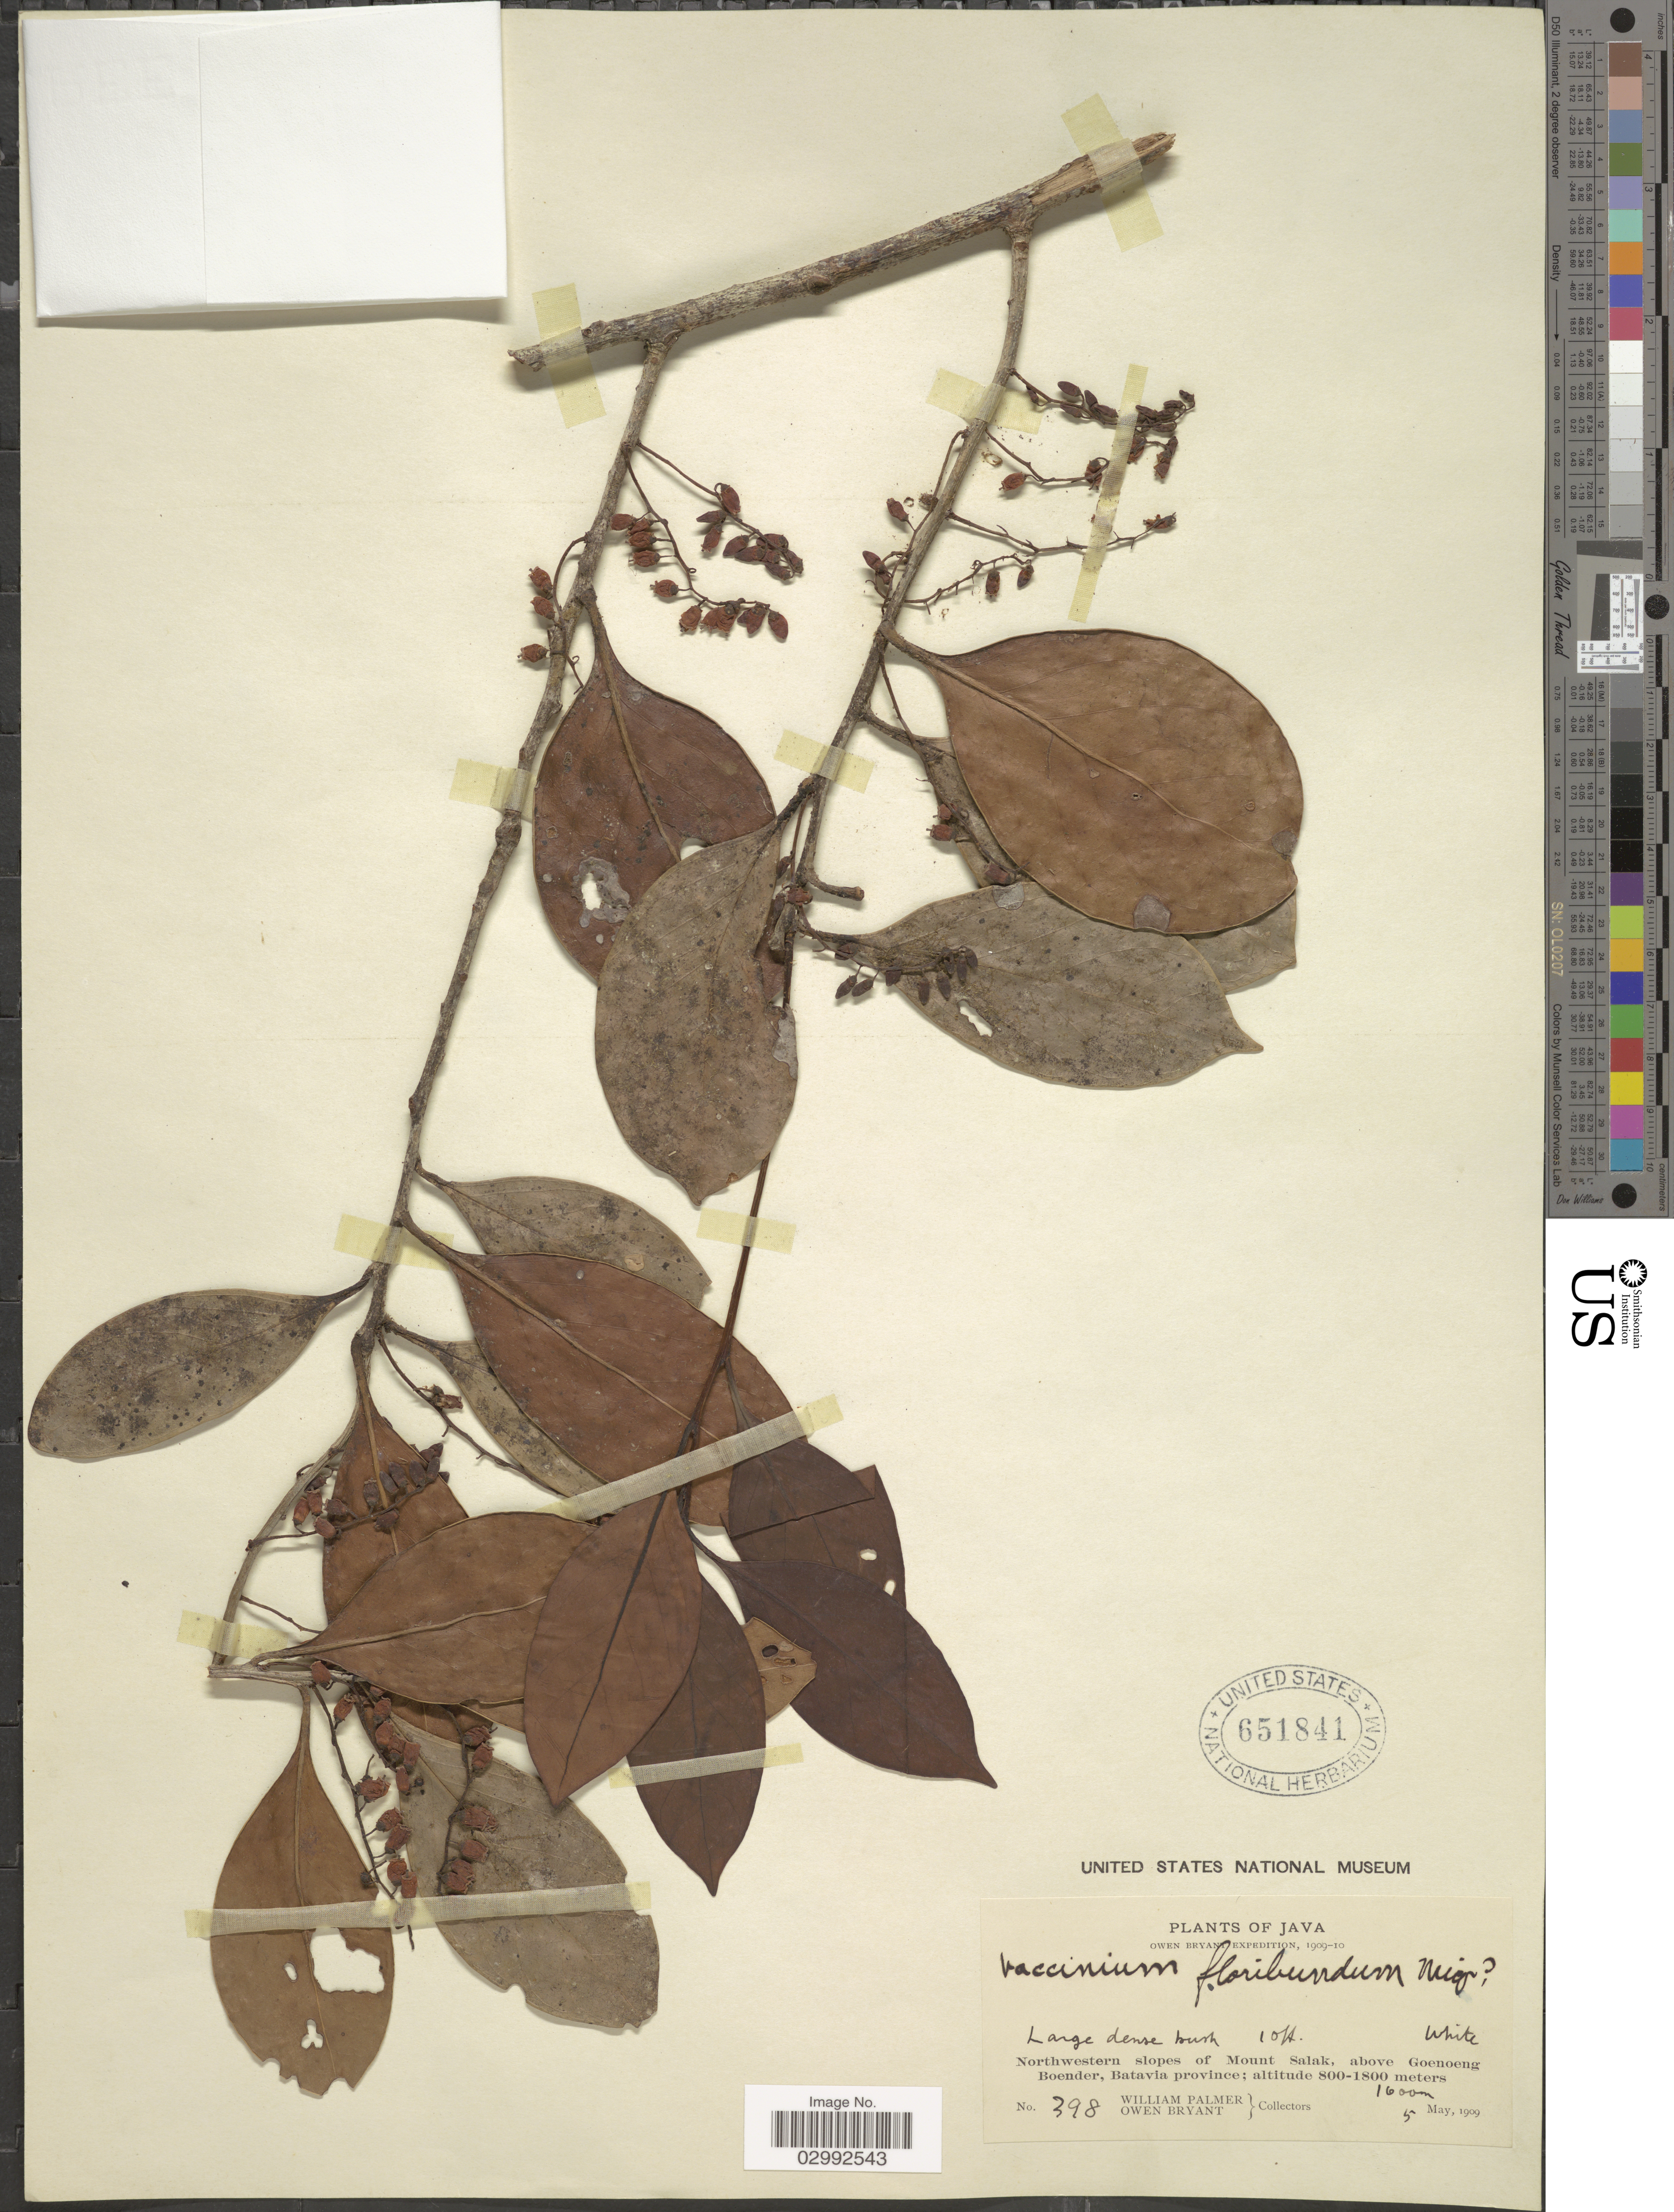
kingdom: Plantae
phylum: Tracheophyta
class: Magnoliopsida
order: Ericales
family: Ericaceae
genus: Vaccinium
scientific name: Vaccinium floribundum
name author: Kunth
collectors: W. Palmer & O. Bryant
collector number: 398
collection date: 1909-05-05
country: Indonesia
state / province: Java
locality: Northwestern slopes of Mount Salak, above Goenoeng Boender, Batavia province.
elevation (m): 1600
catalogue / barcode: US 651841